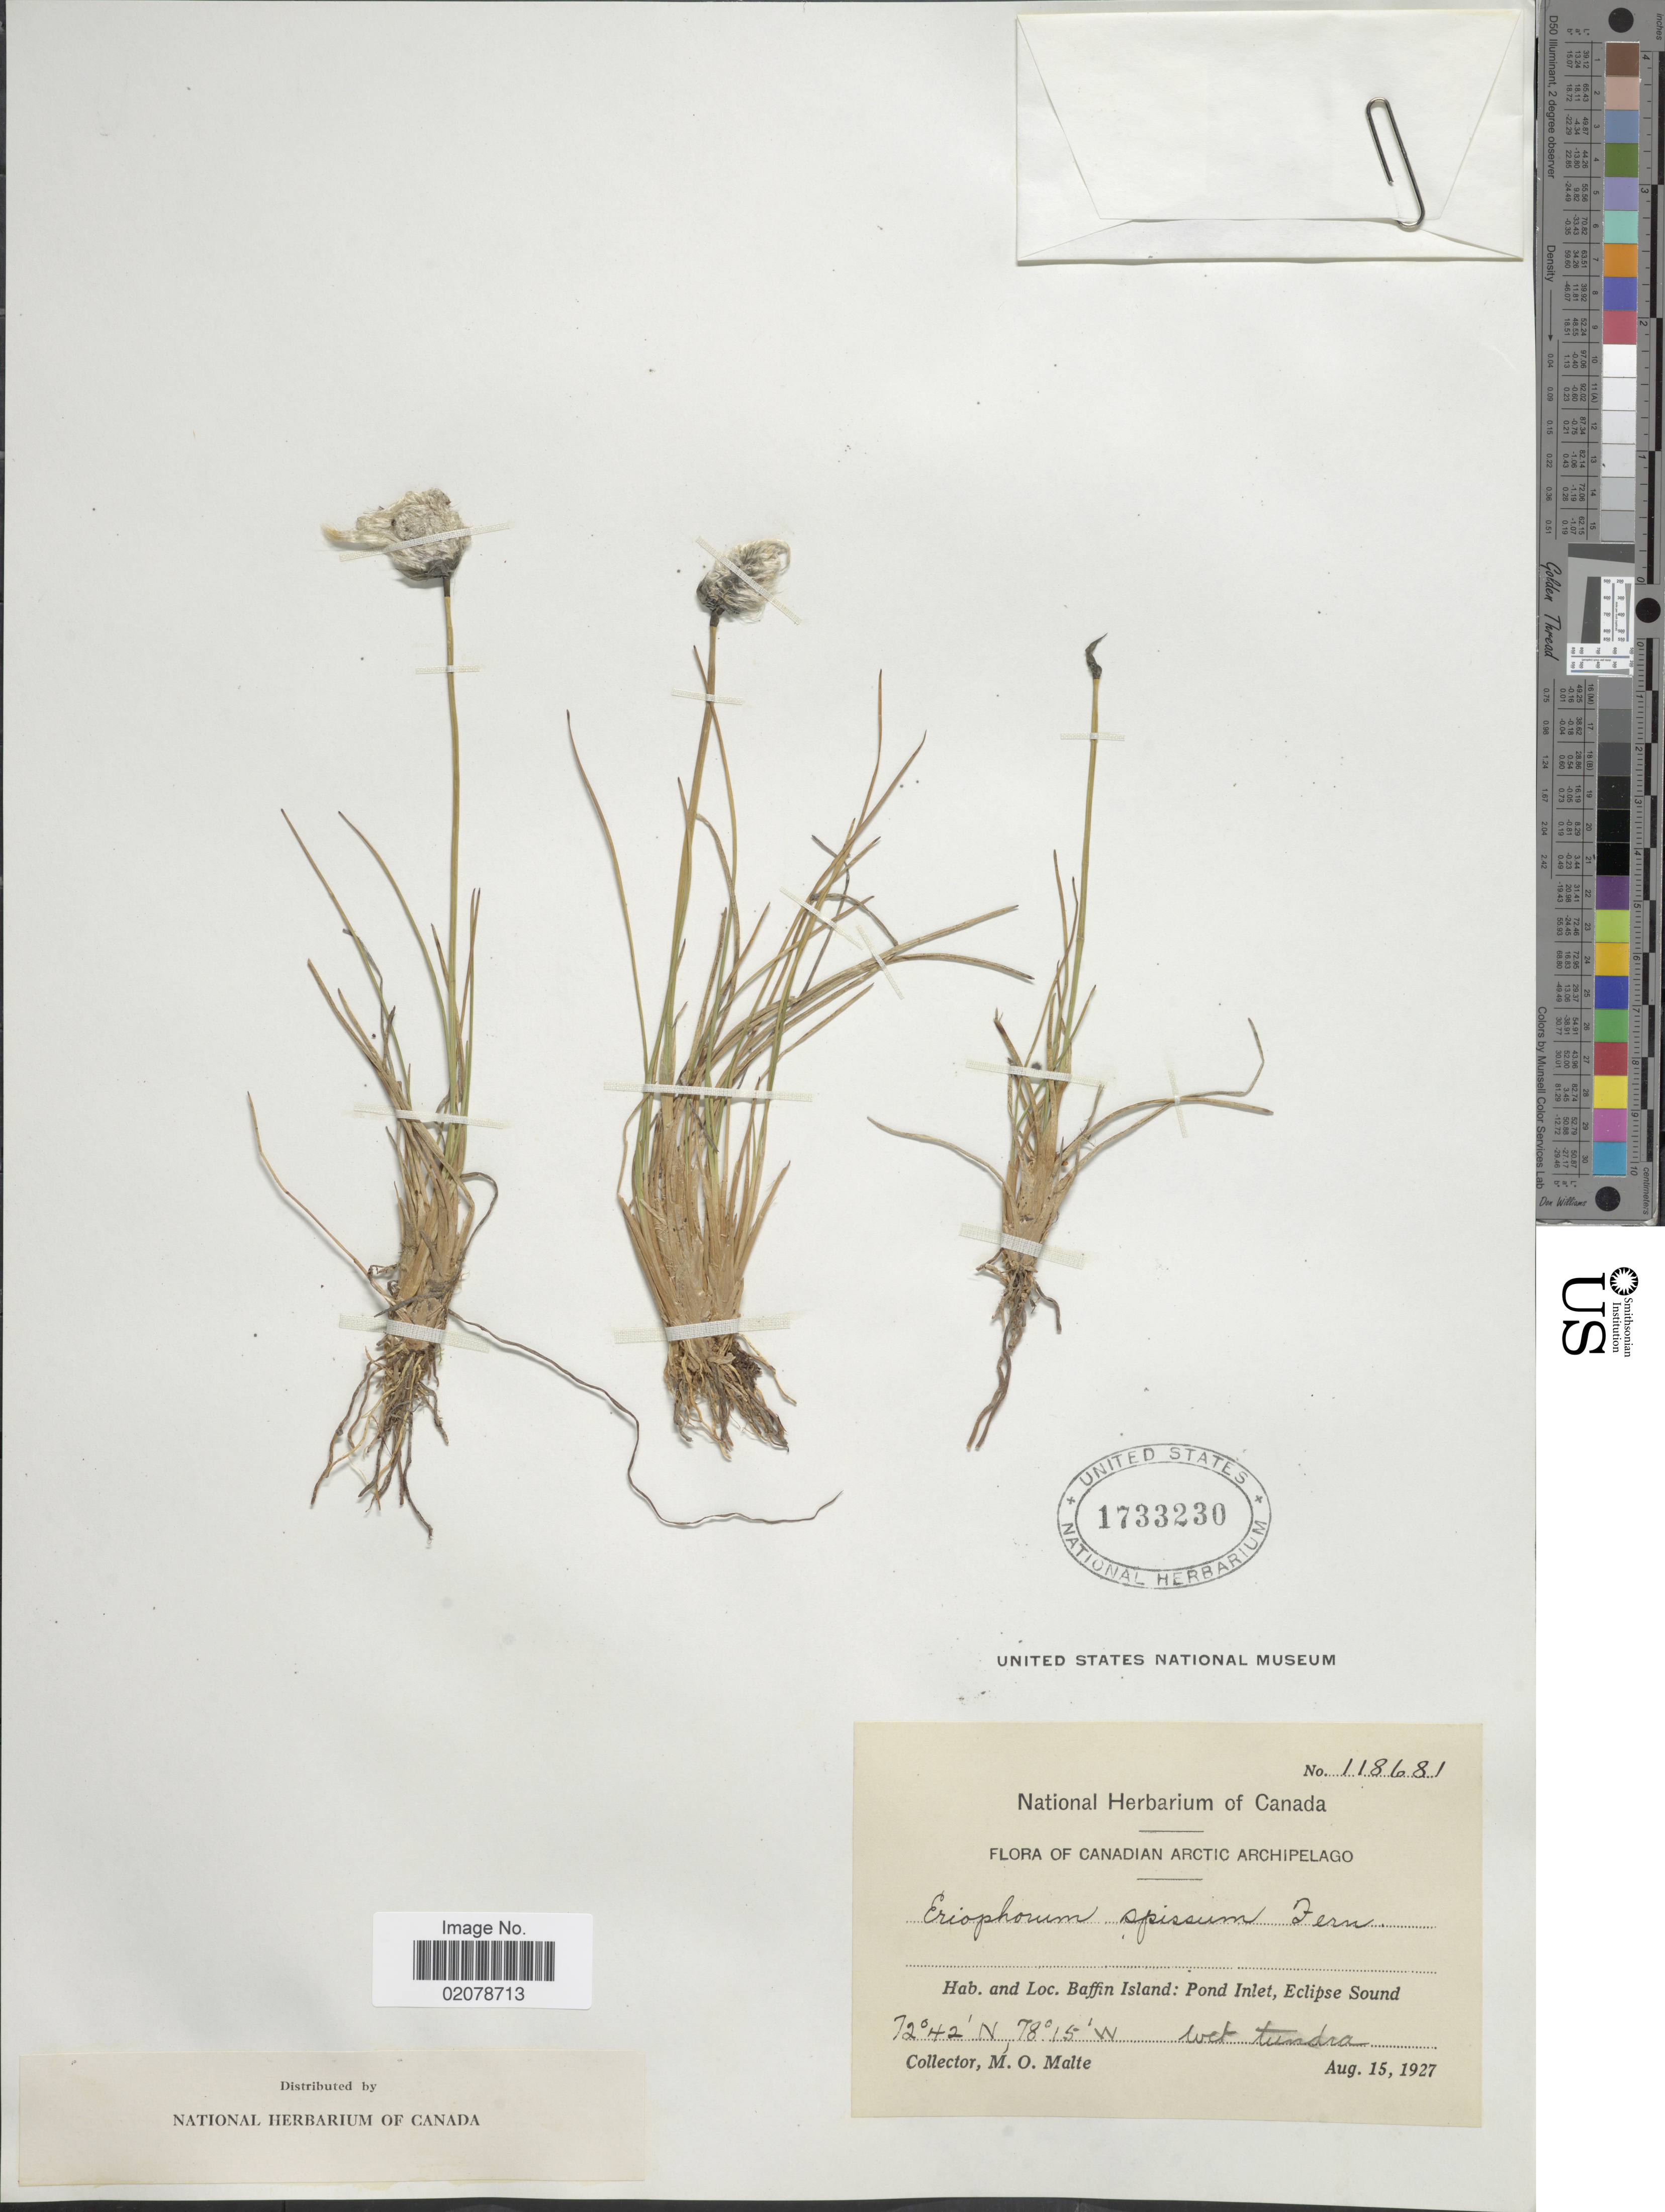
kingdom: Plantae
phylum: Tracheophyta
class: Liliopsida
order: Poales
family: Cyperaceae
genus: Eriophorum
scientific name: Eriophorum vaginatum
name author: L.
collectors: M. O. Malte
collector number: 118681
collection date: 1927-08-15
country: Canada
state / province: Nunavut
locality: Canadian Arctic Archipelago. Baffin Island: Pond Inlet, Eclipse Sound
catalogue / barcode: US 1733230